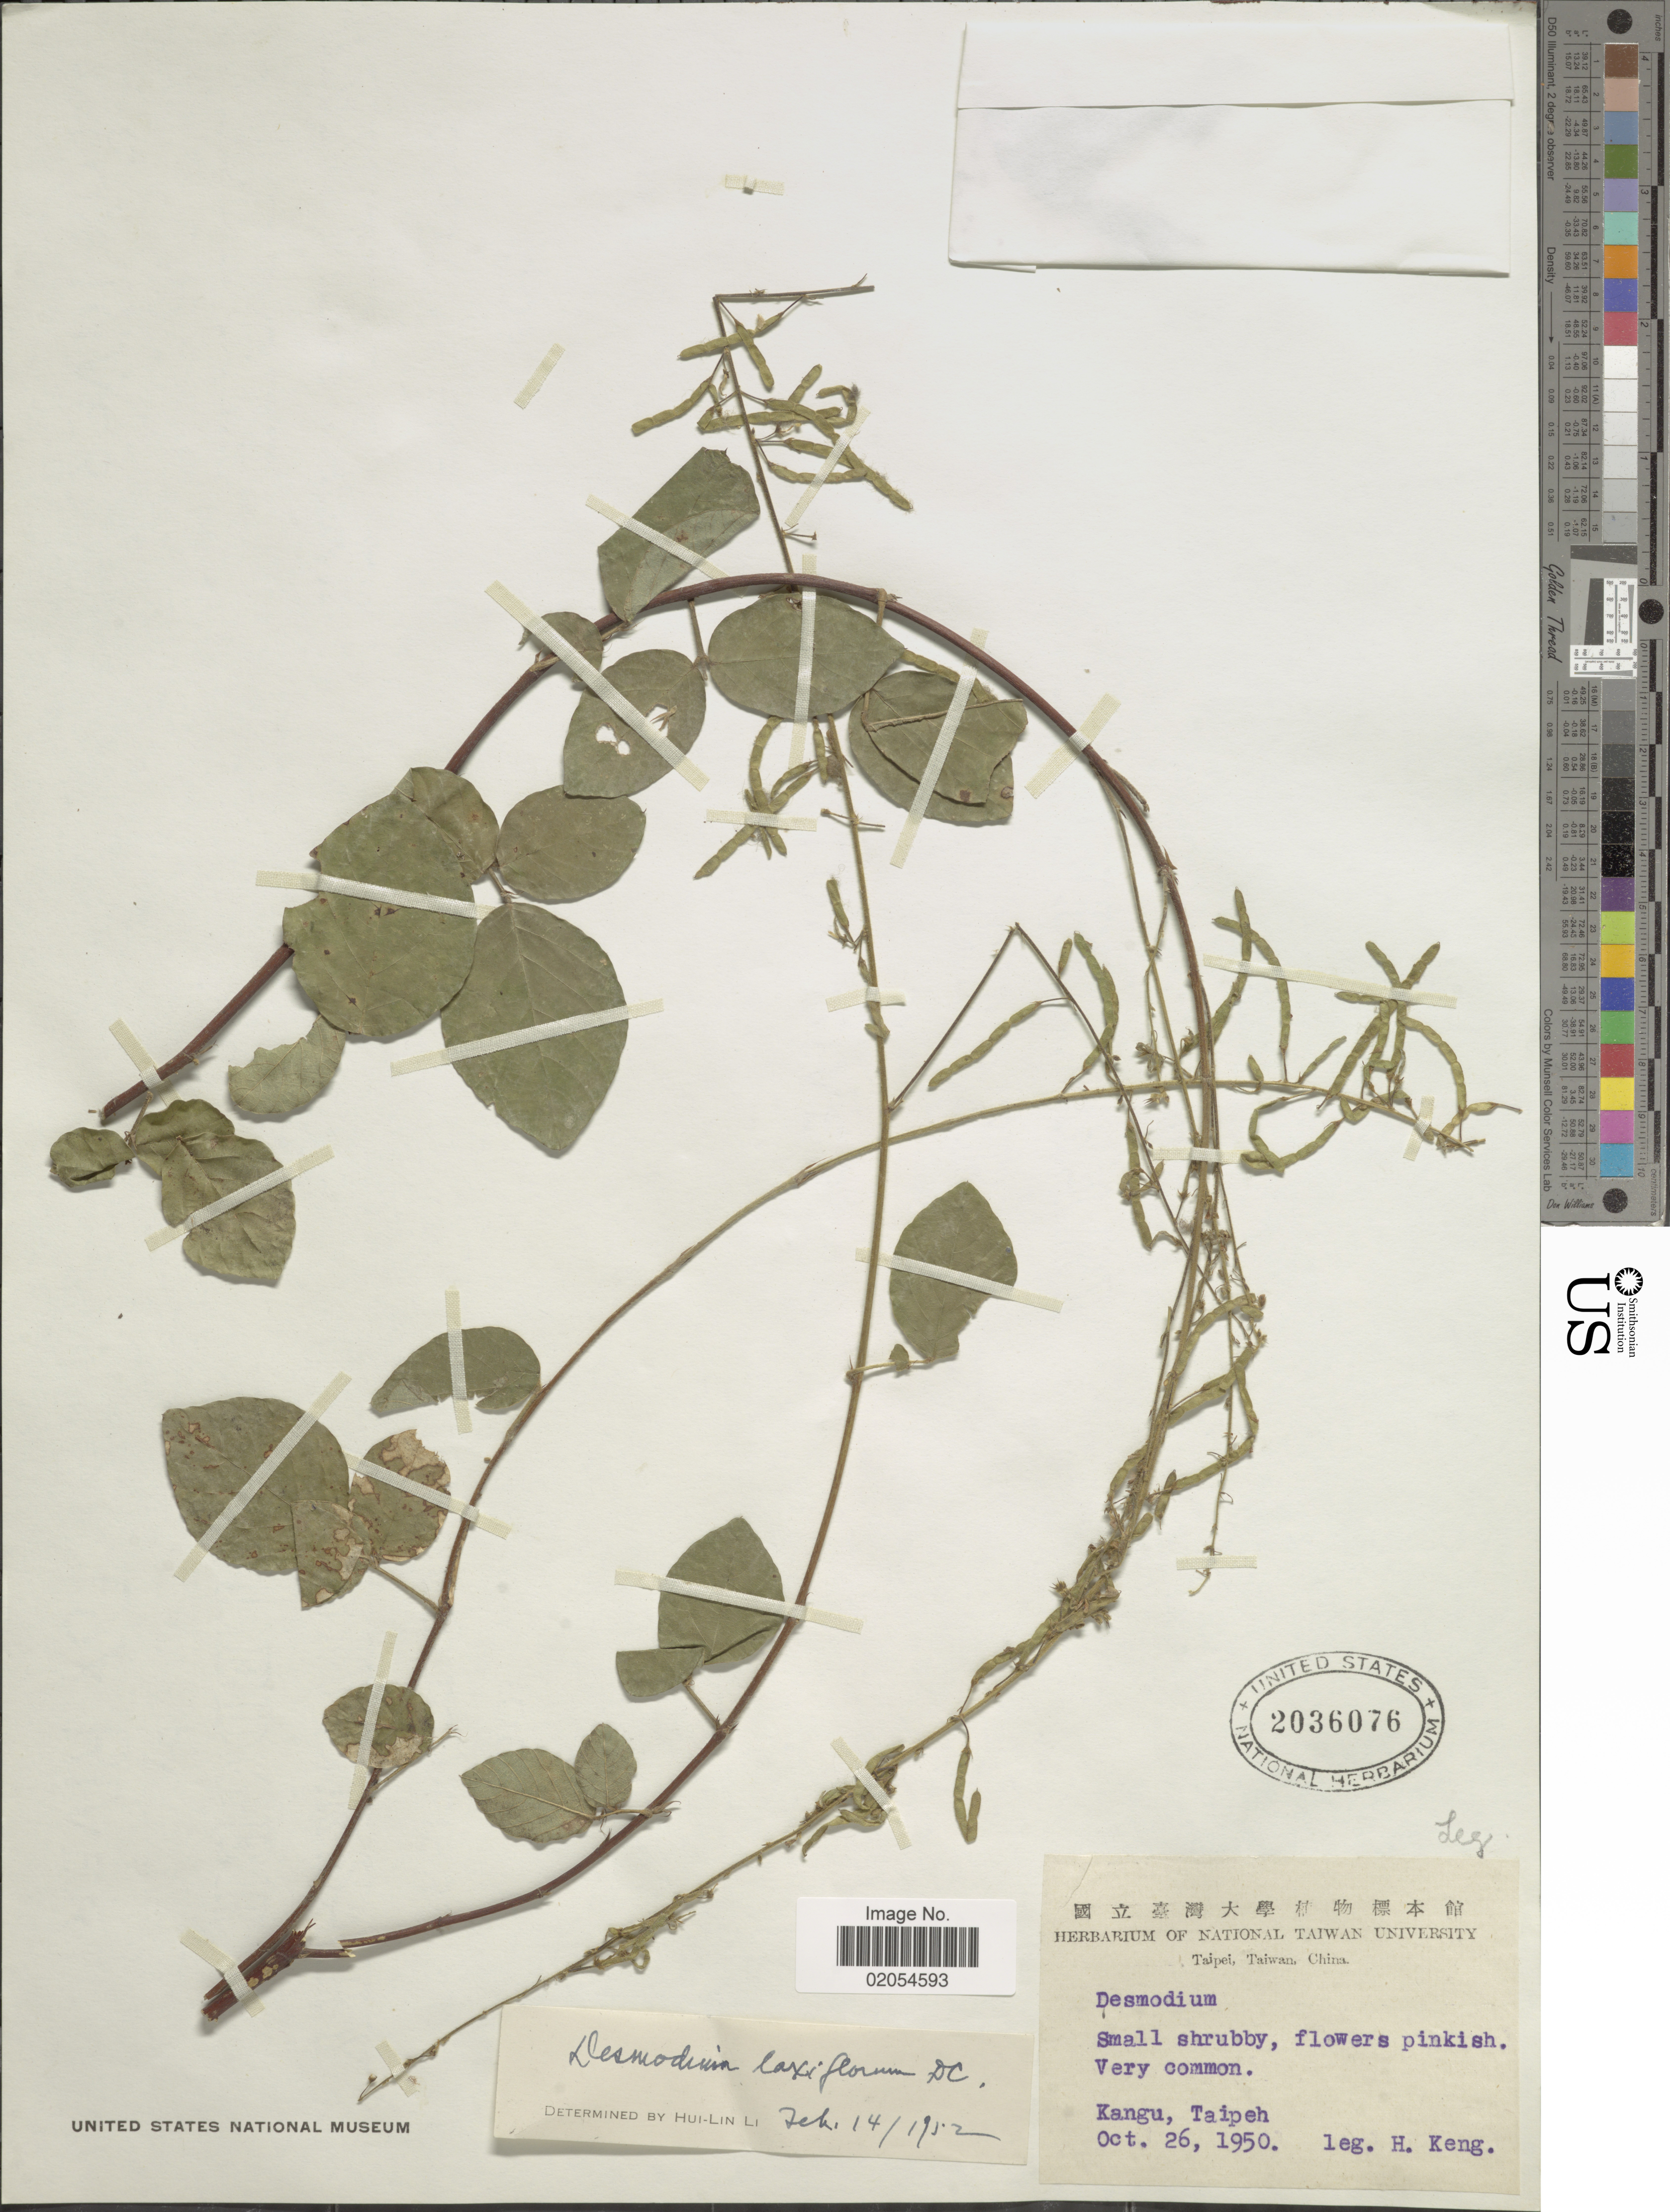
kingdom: Plantae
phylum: Tracheophyta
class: Magnoliopsida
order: Fabales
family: Fabaceae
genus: Sohmaea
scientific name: Sohmaea laxiflora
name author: (DC.) H. Ohashi & K. Ohashi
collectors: H. Keng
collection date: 1950-10-26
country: Taiwan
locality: Kangu, Taipeh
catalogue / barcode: US 2036076